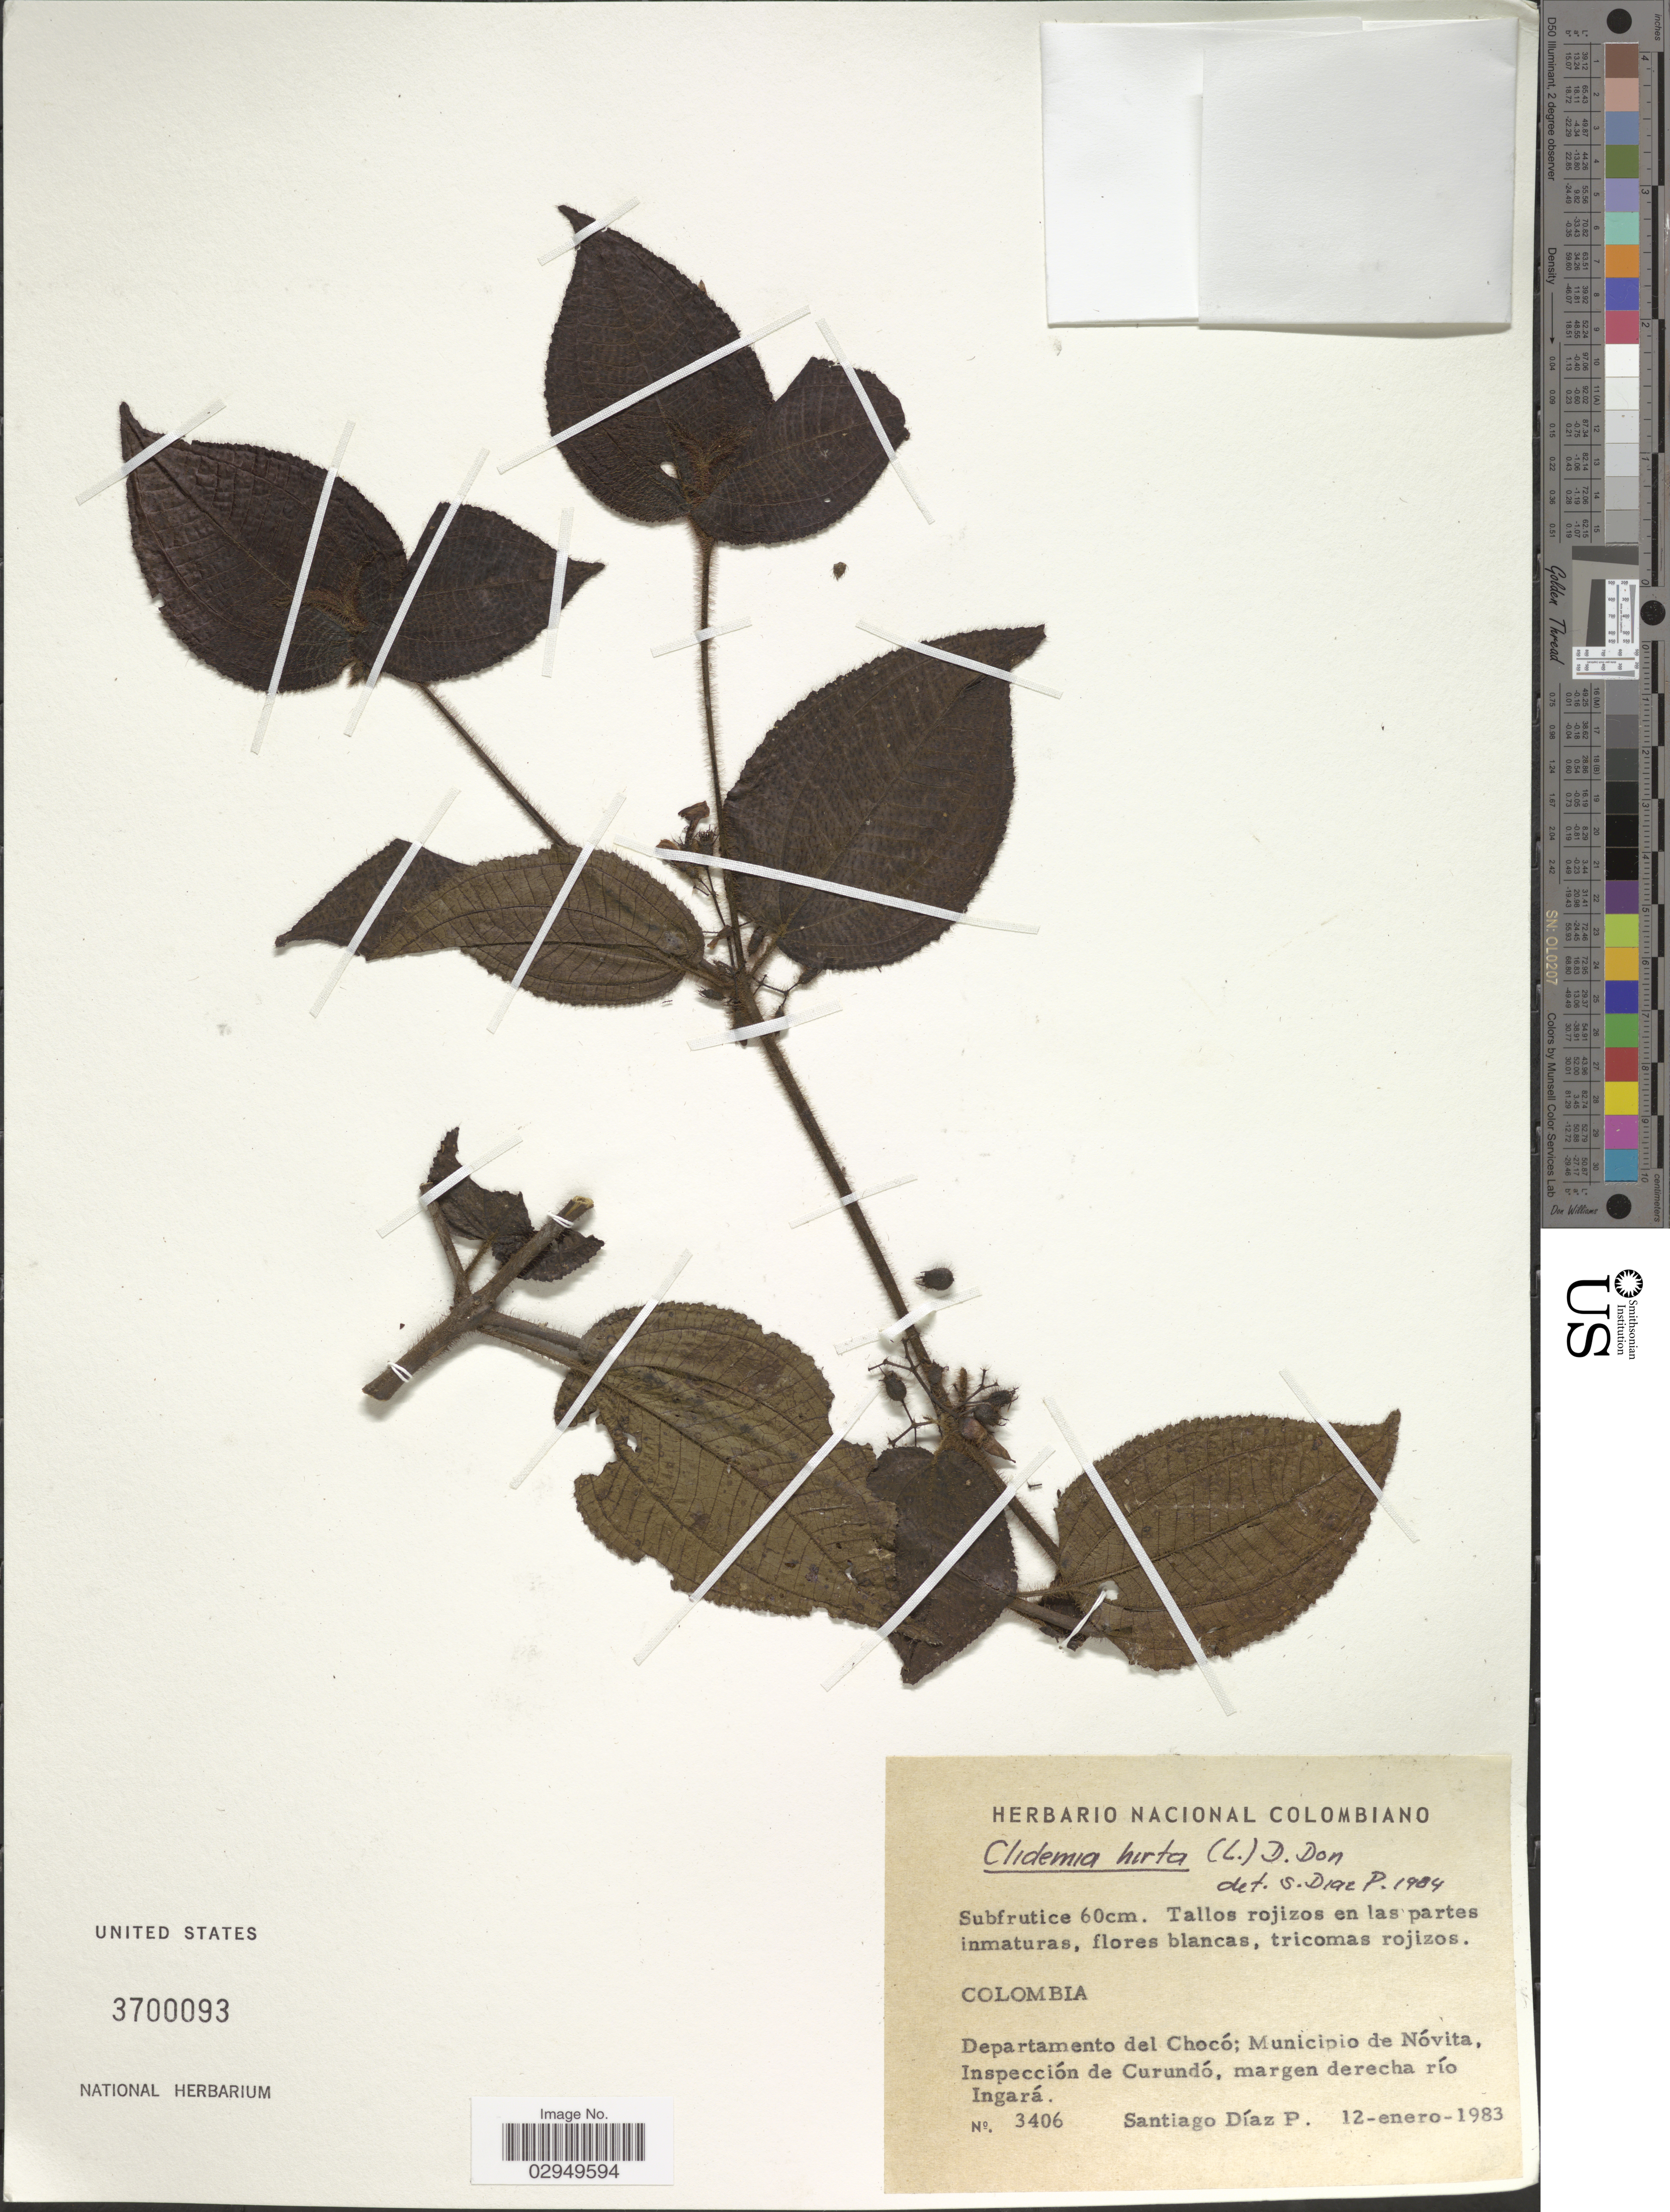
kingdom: Plantae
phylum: Tracheophyta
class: Magnoliopsida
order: Myrtales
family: Melastomataceae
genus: Clidemia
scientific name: Clidemia hirta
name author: (L.) D. Don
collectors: S. Diaz P.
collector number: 3406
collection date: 1983-01-12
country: Colombia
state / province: Chocó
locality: Departamento del Chocó; Municipio de Nóvita, Inspección de Curundó, margen derecha río Ingará.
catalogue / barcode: US 3700093